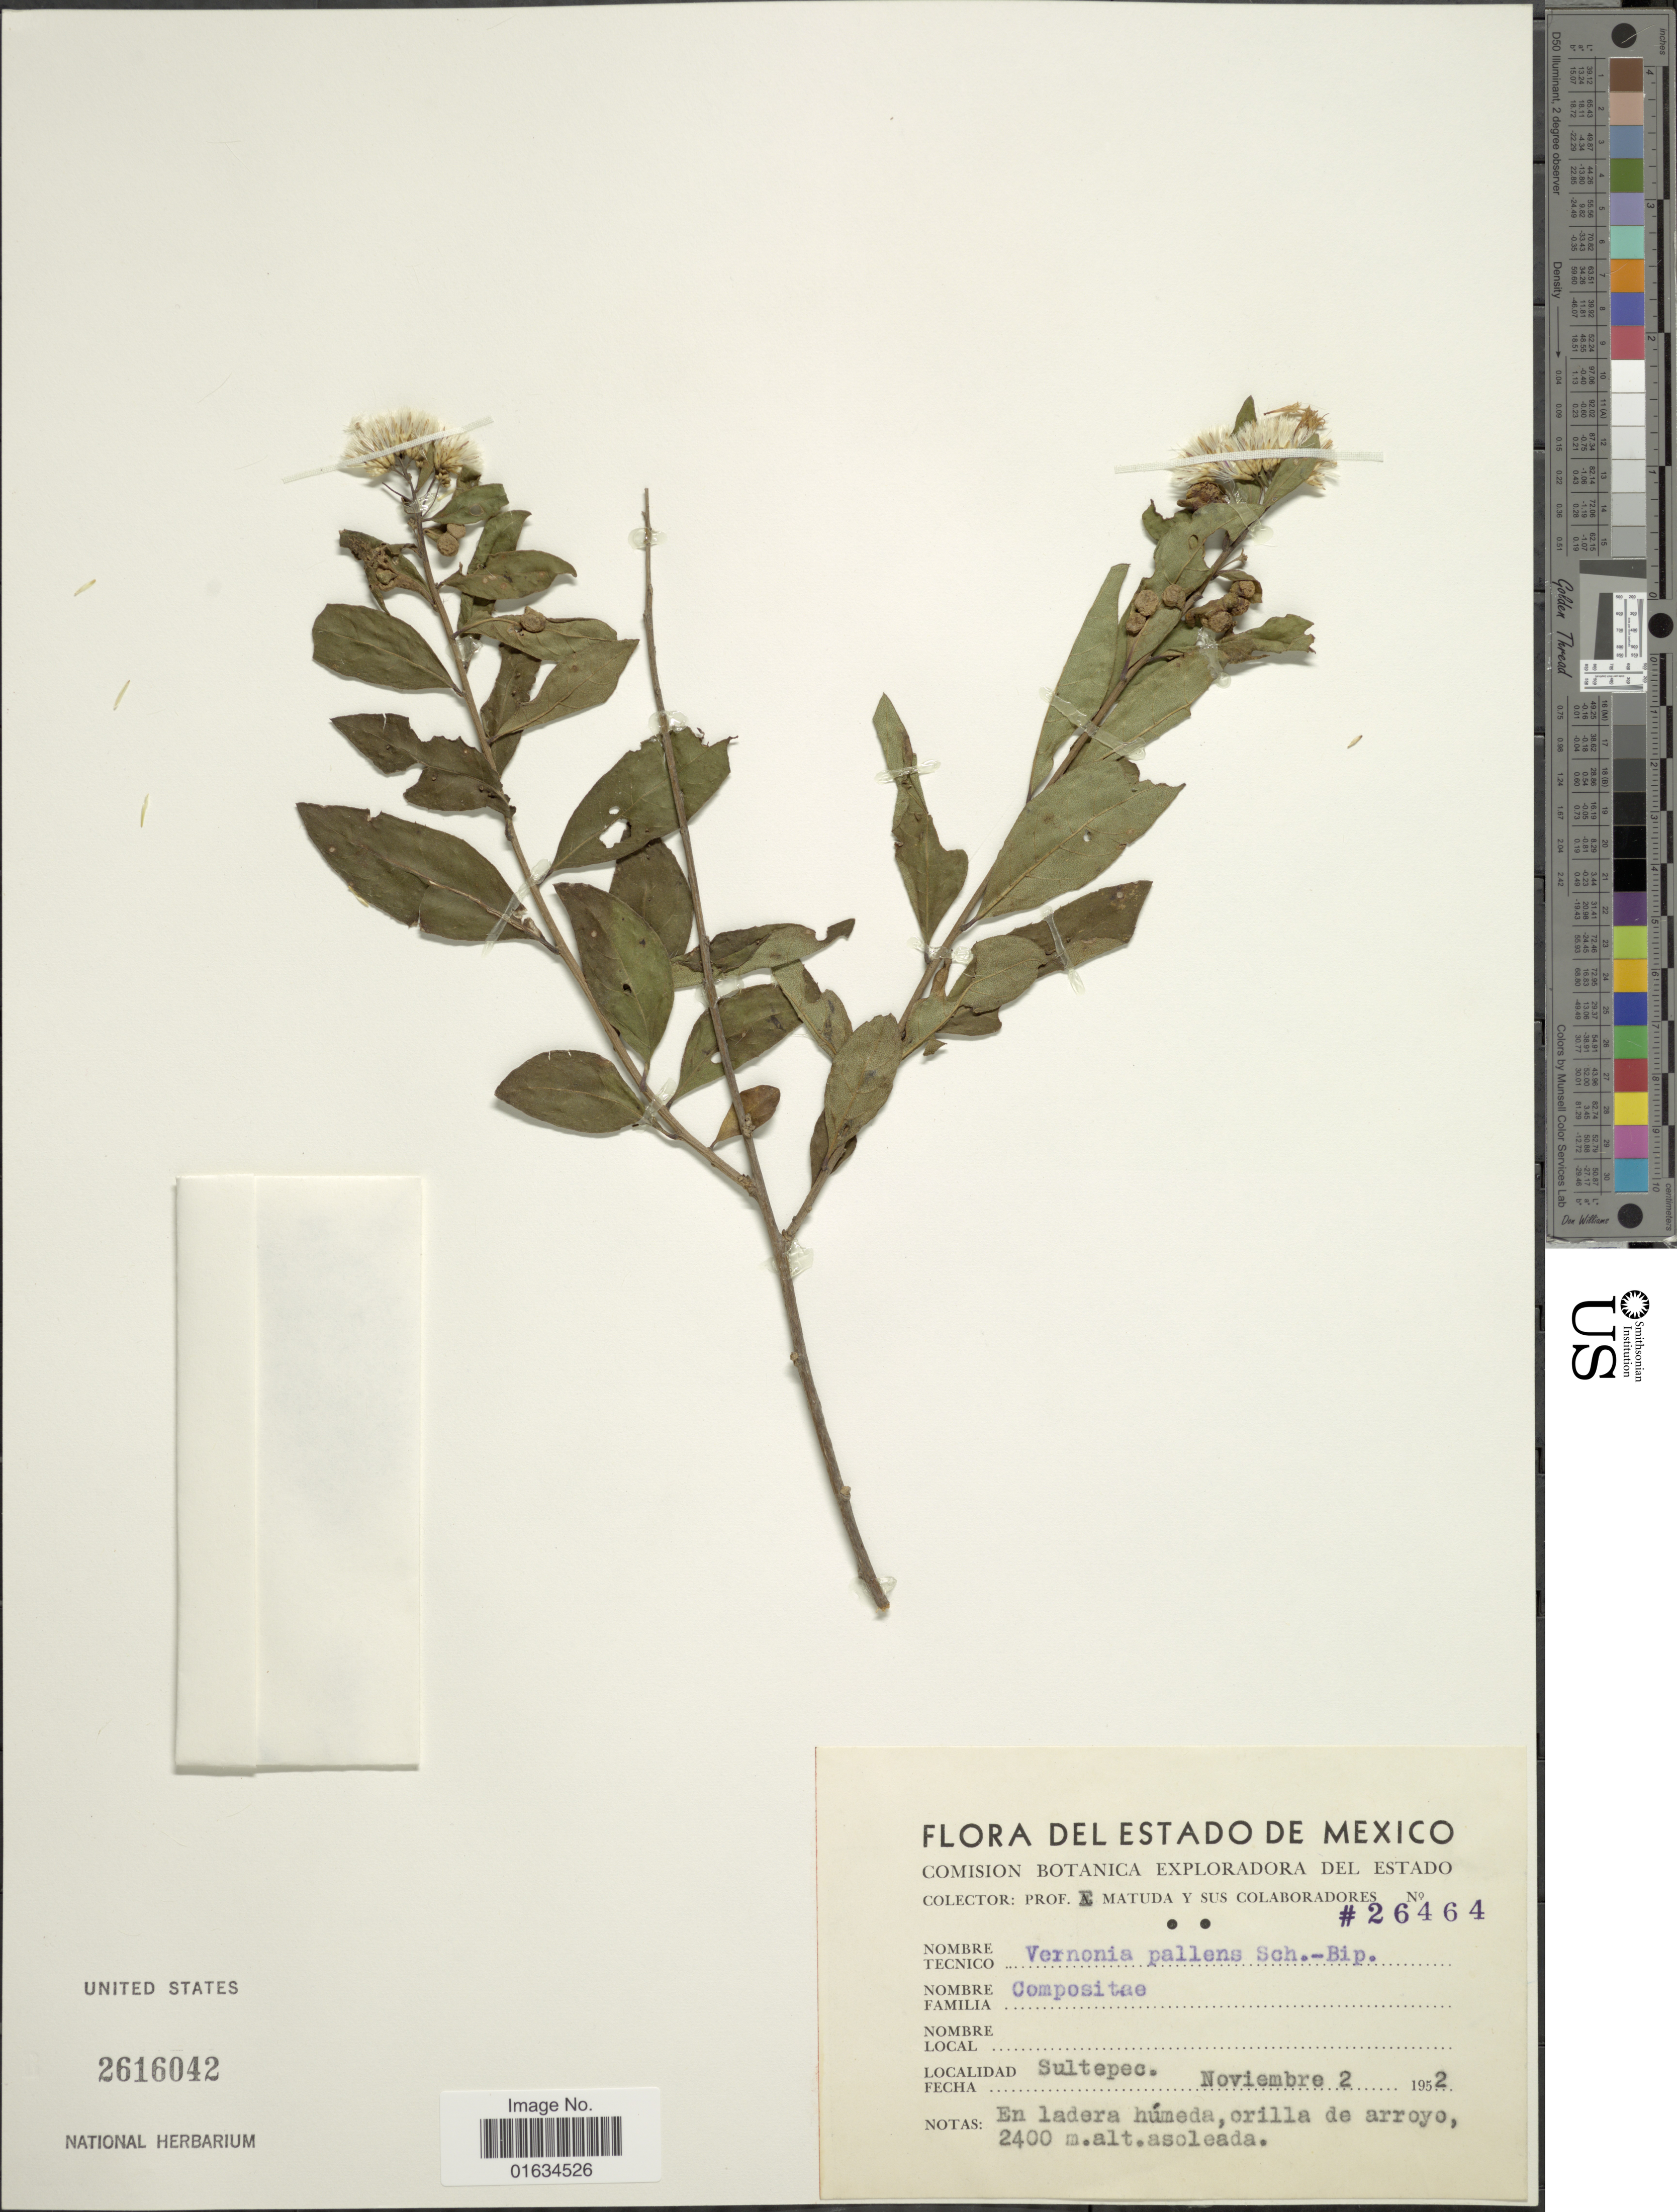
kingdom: Plantae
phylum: Tracheophyta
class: Magnoliopsida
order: Asterales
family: Asteraceae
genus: Eremosis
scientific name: Eremosis pallens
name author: (Sch. Bip.) Gleason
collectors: E. Matuda & et al.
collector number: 26464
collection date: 1952-11-02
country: Mexico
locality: En ladera humeda, orilla de arroyo, Sultepec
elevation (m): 2400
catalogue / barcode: US 2616042